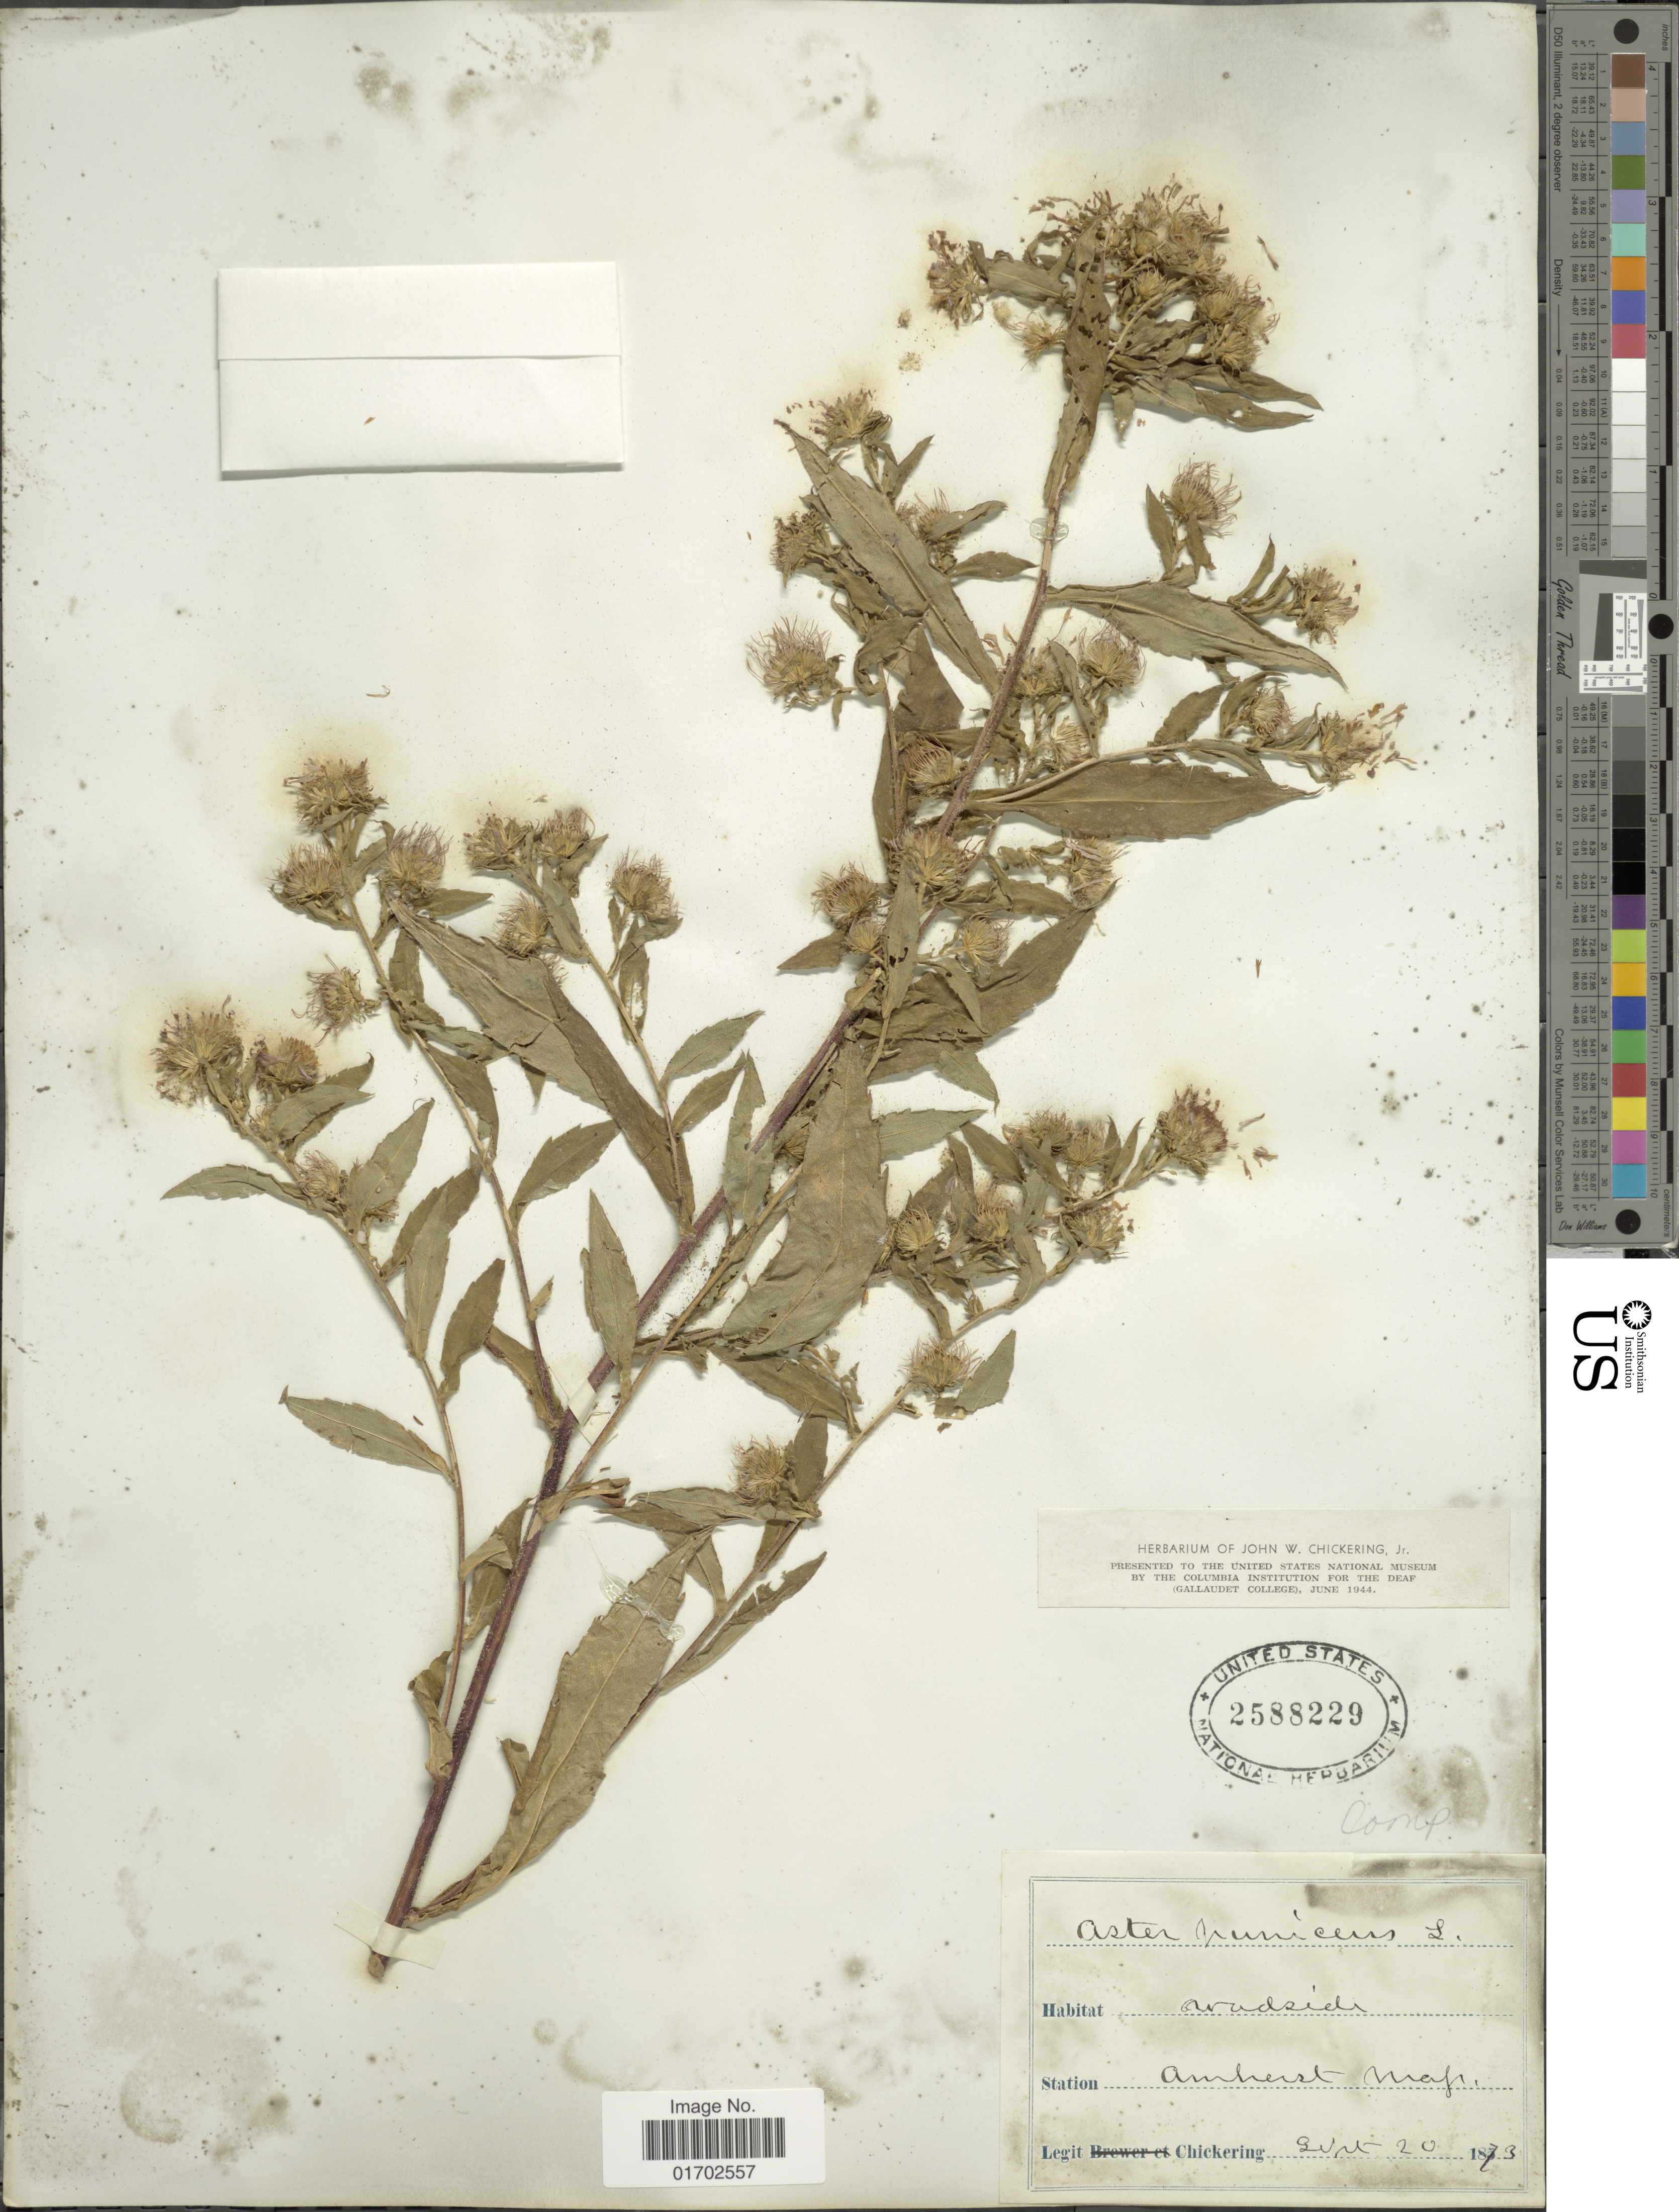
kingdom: Plantae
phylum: Tracheophyta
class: Magnoliopsida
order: Asterales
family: Asteraceae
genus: Symphyotrichum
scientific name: Symphyotrichum puniceum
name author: (L.) Á. Löve & D. Löve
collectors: -. Chickering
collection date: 1873-09-20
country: United States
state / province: Massachusetts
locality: Amherst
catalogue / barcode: US 2588229